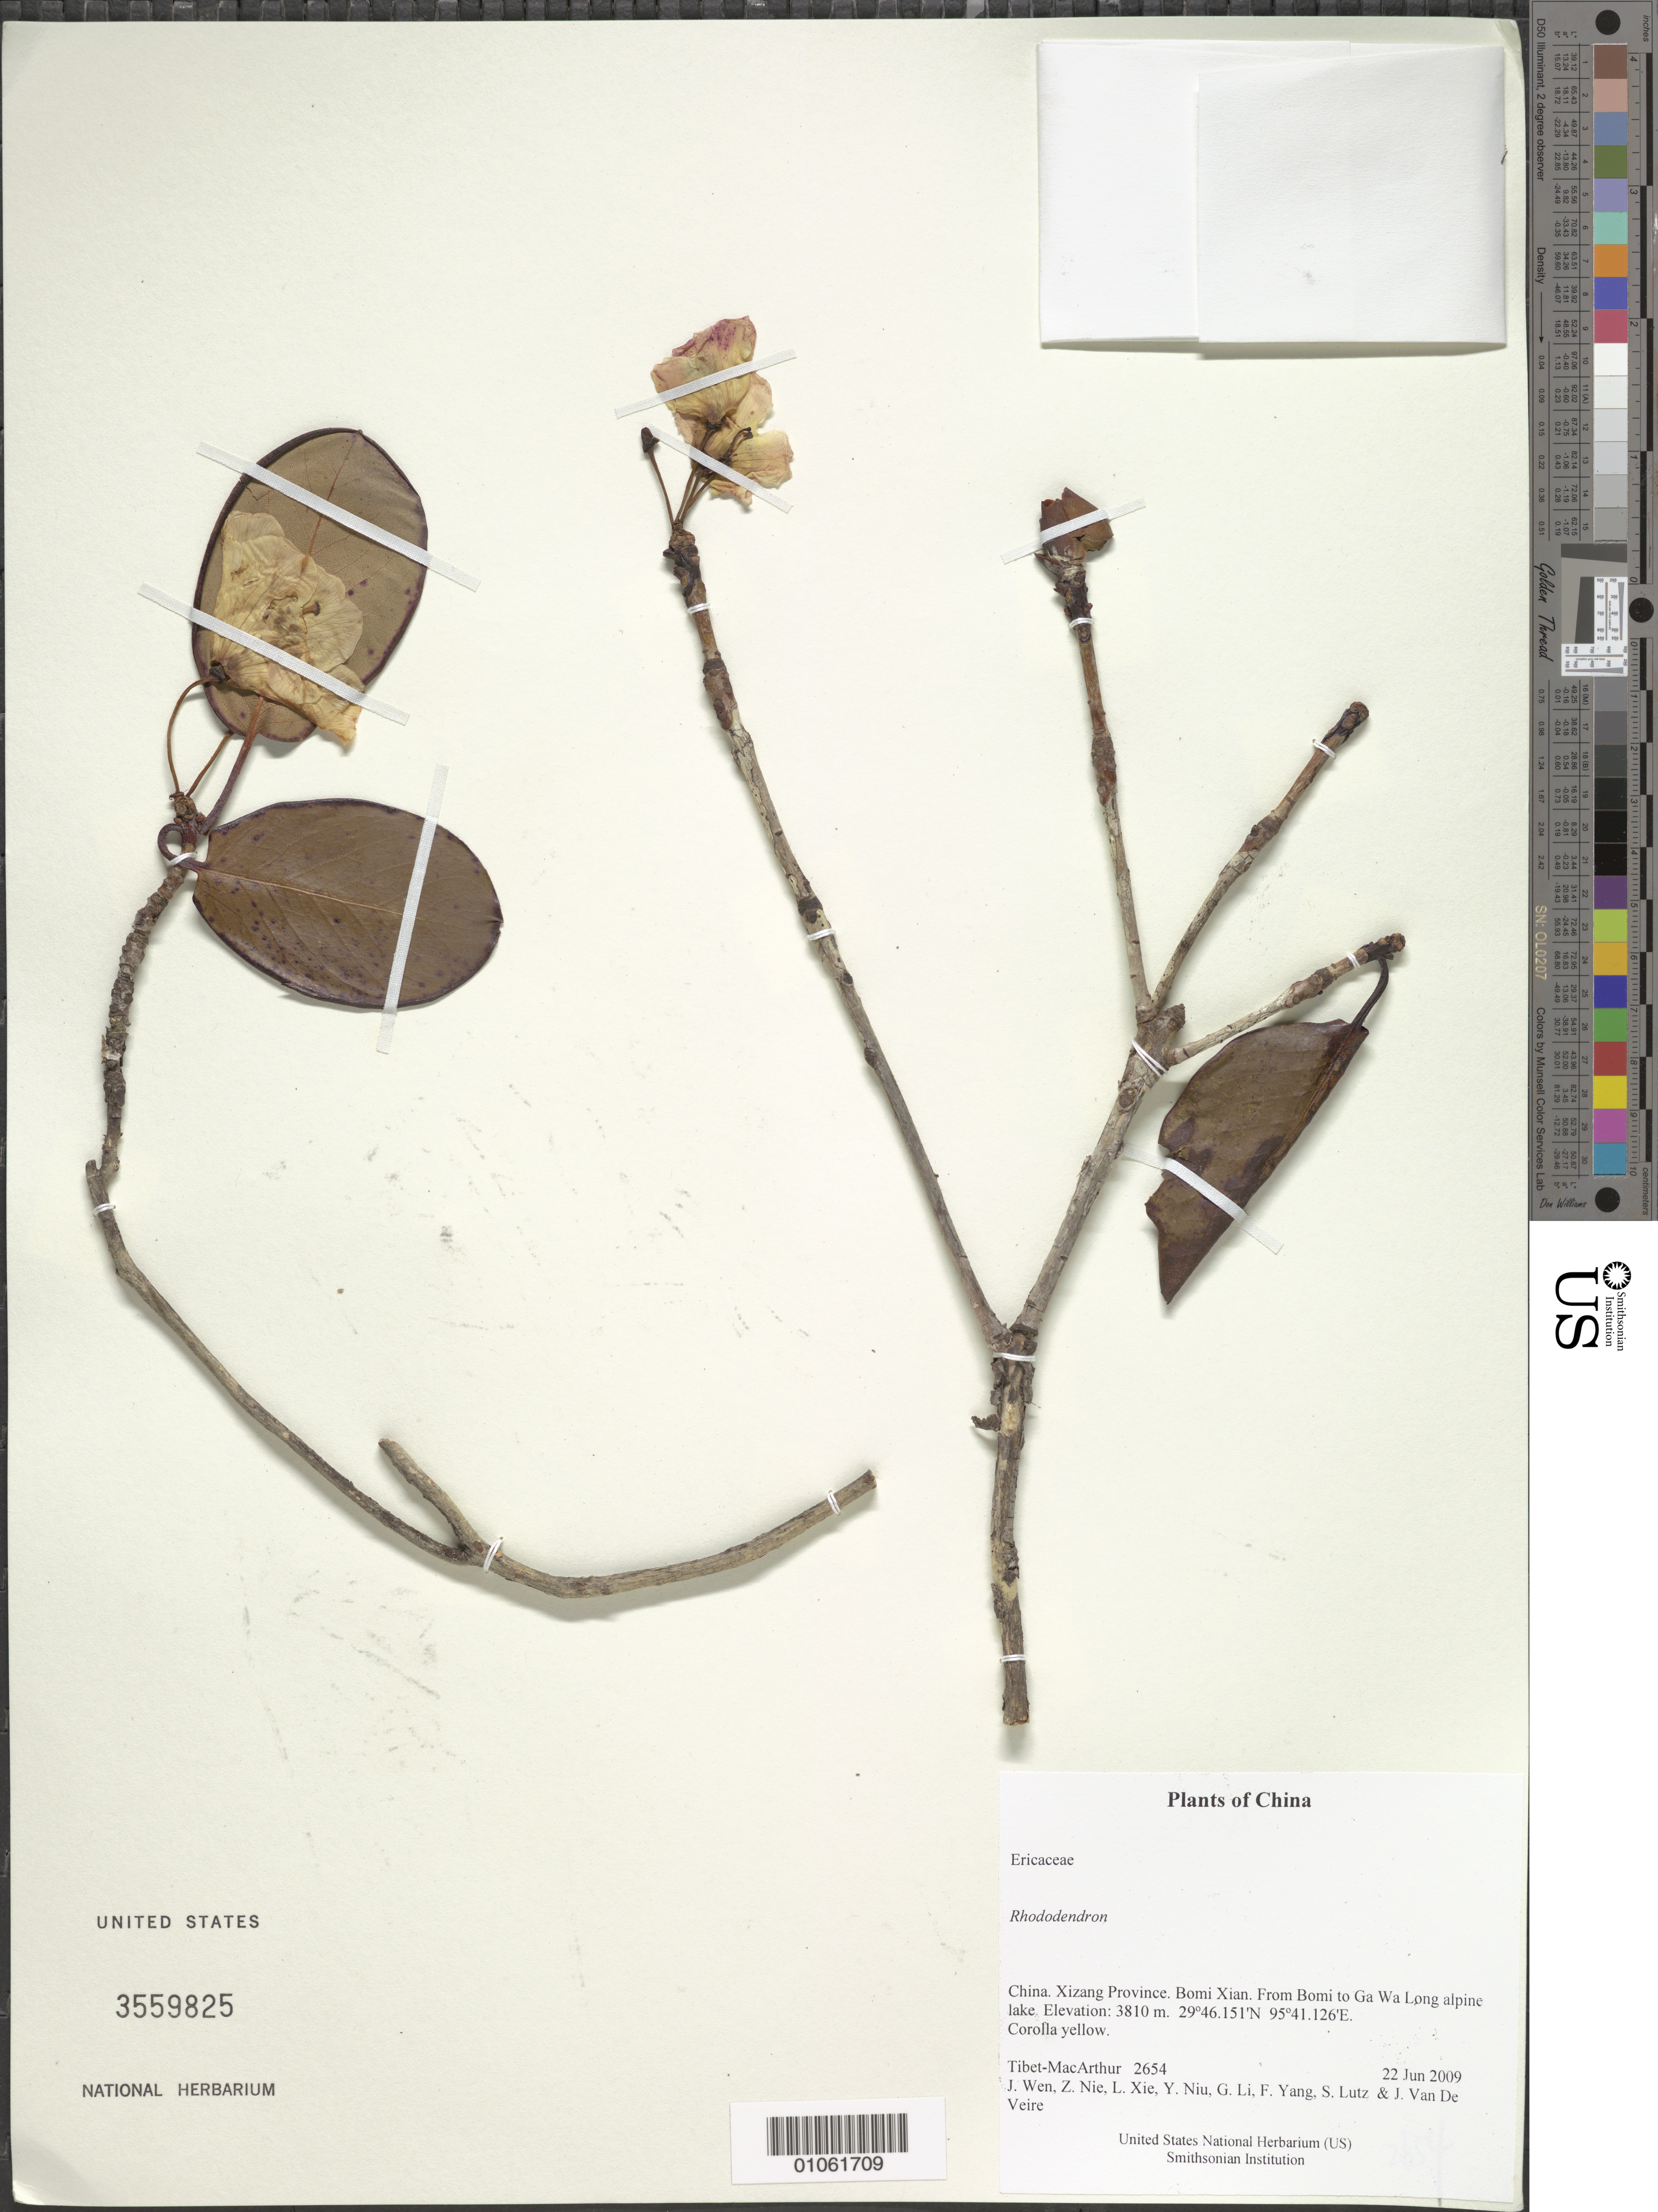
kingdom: Plantae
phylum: Tracheophyta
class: Magnoliopsida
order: Ericales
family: Ericaceae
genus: Rhododendron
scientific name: Rhododendron sp.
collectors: Tibet-MacArthur, J. Wen, Z. Nie, L. Xie, Y. Niu, G. Li, F. Yang, S. Lutz & J. Van De Veire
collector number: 2654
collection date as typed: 22 Jun 2009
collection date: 2009-06-22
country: China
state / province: Xizang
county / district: Bomi Xian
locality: From Bomi to Ga Wa Long alpine lake.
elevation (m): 3810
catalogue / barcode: US 3559825